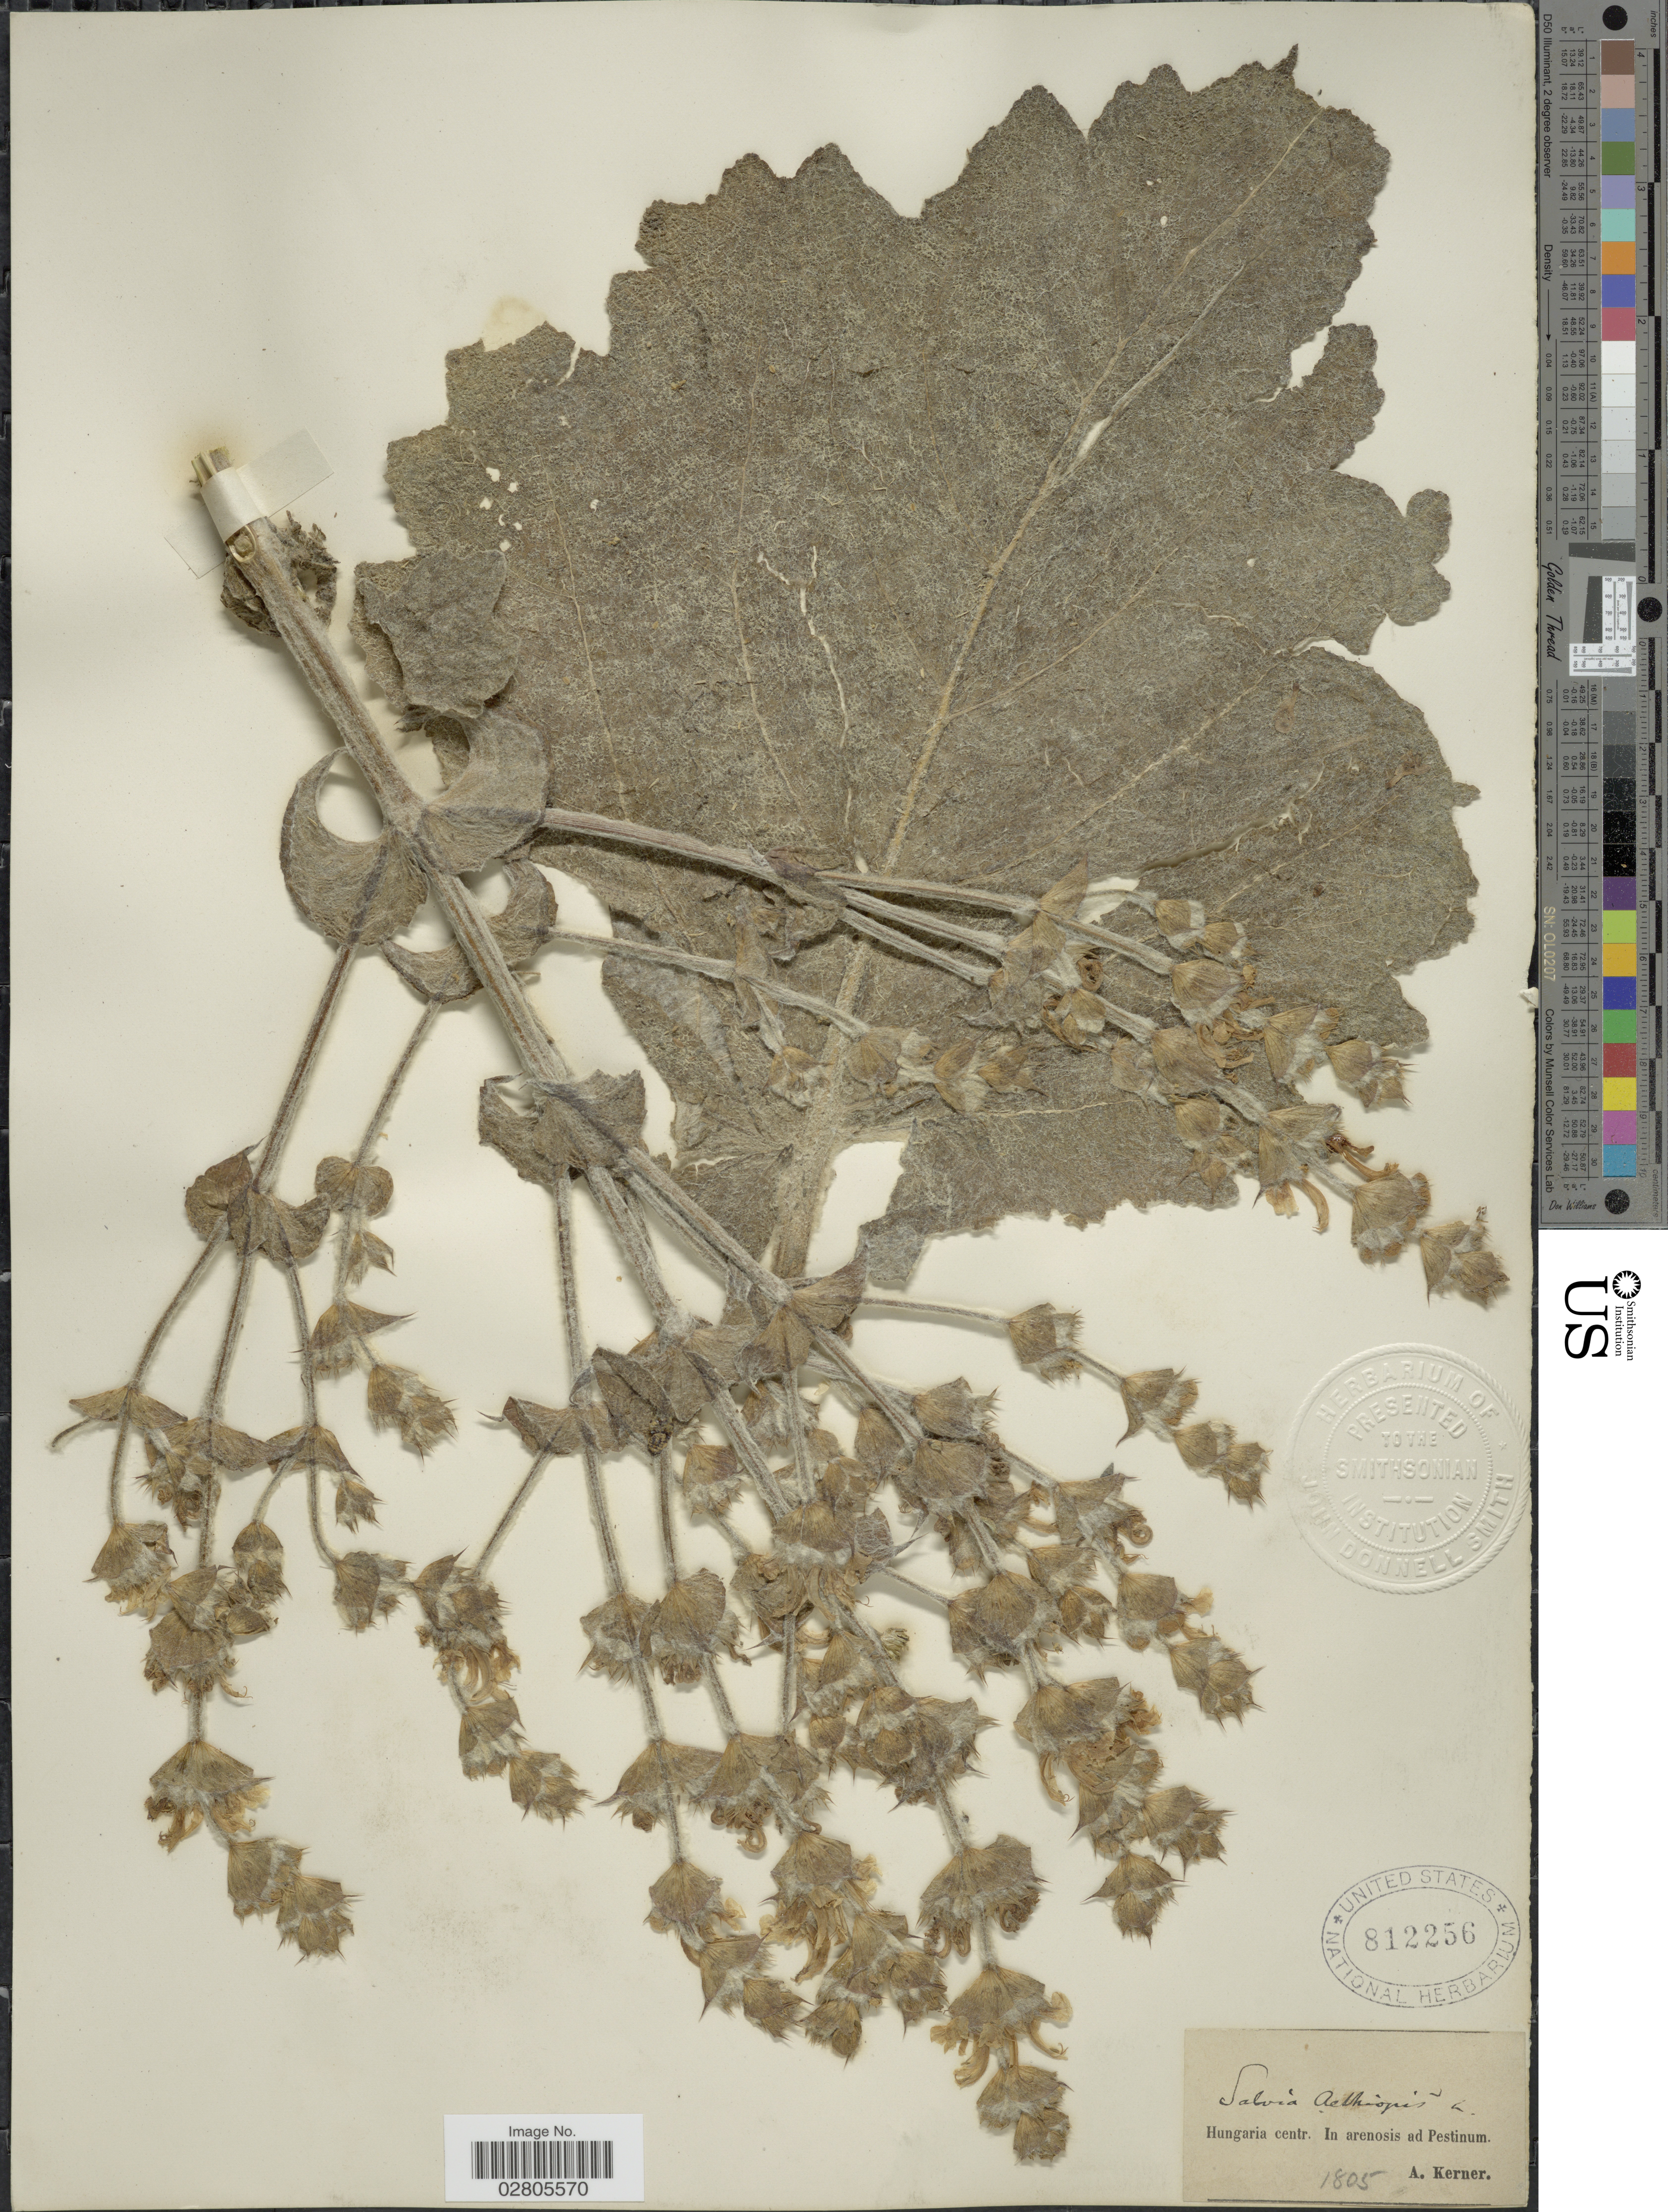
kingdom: Plantae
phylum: Tracheophyta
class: Magnoliopsida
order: Lamiales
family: Lamiaceae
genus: Salvia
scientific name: Salvia aethiopis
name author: L.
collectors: A. Kerner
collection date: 1805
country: Hungary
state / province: Pest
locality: Hungaria centr. In arenosis ad Pestinum.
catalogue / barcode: US 812256